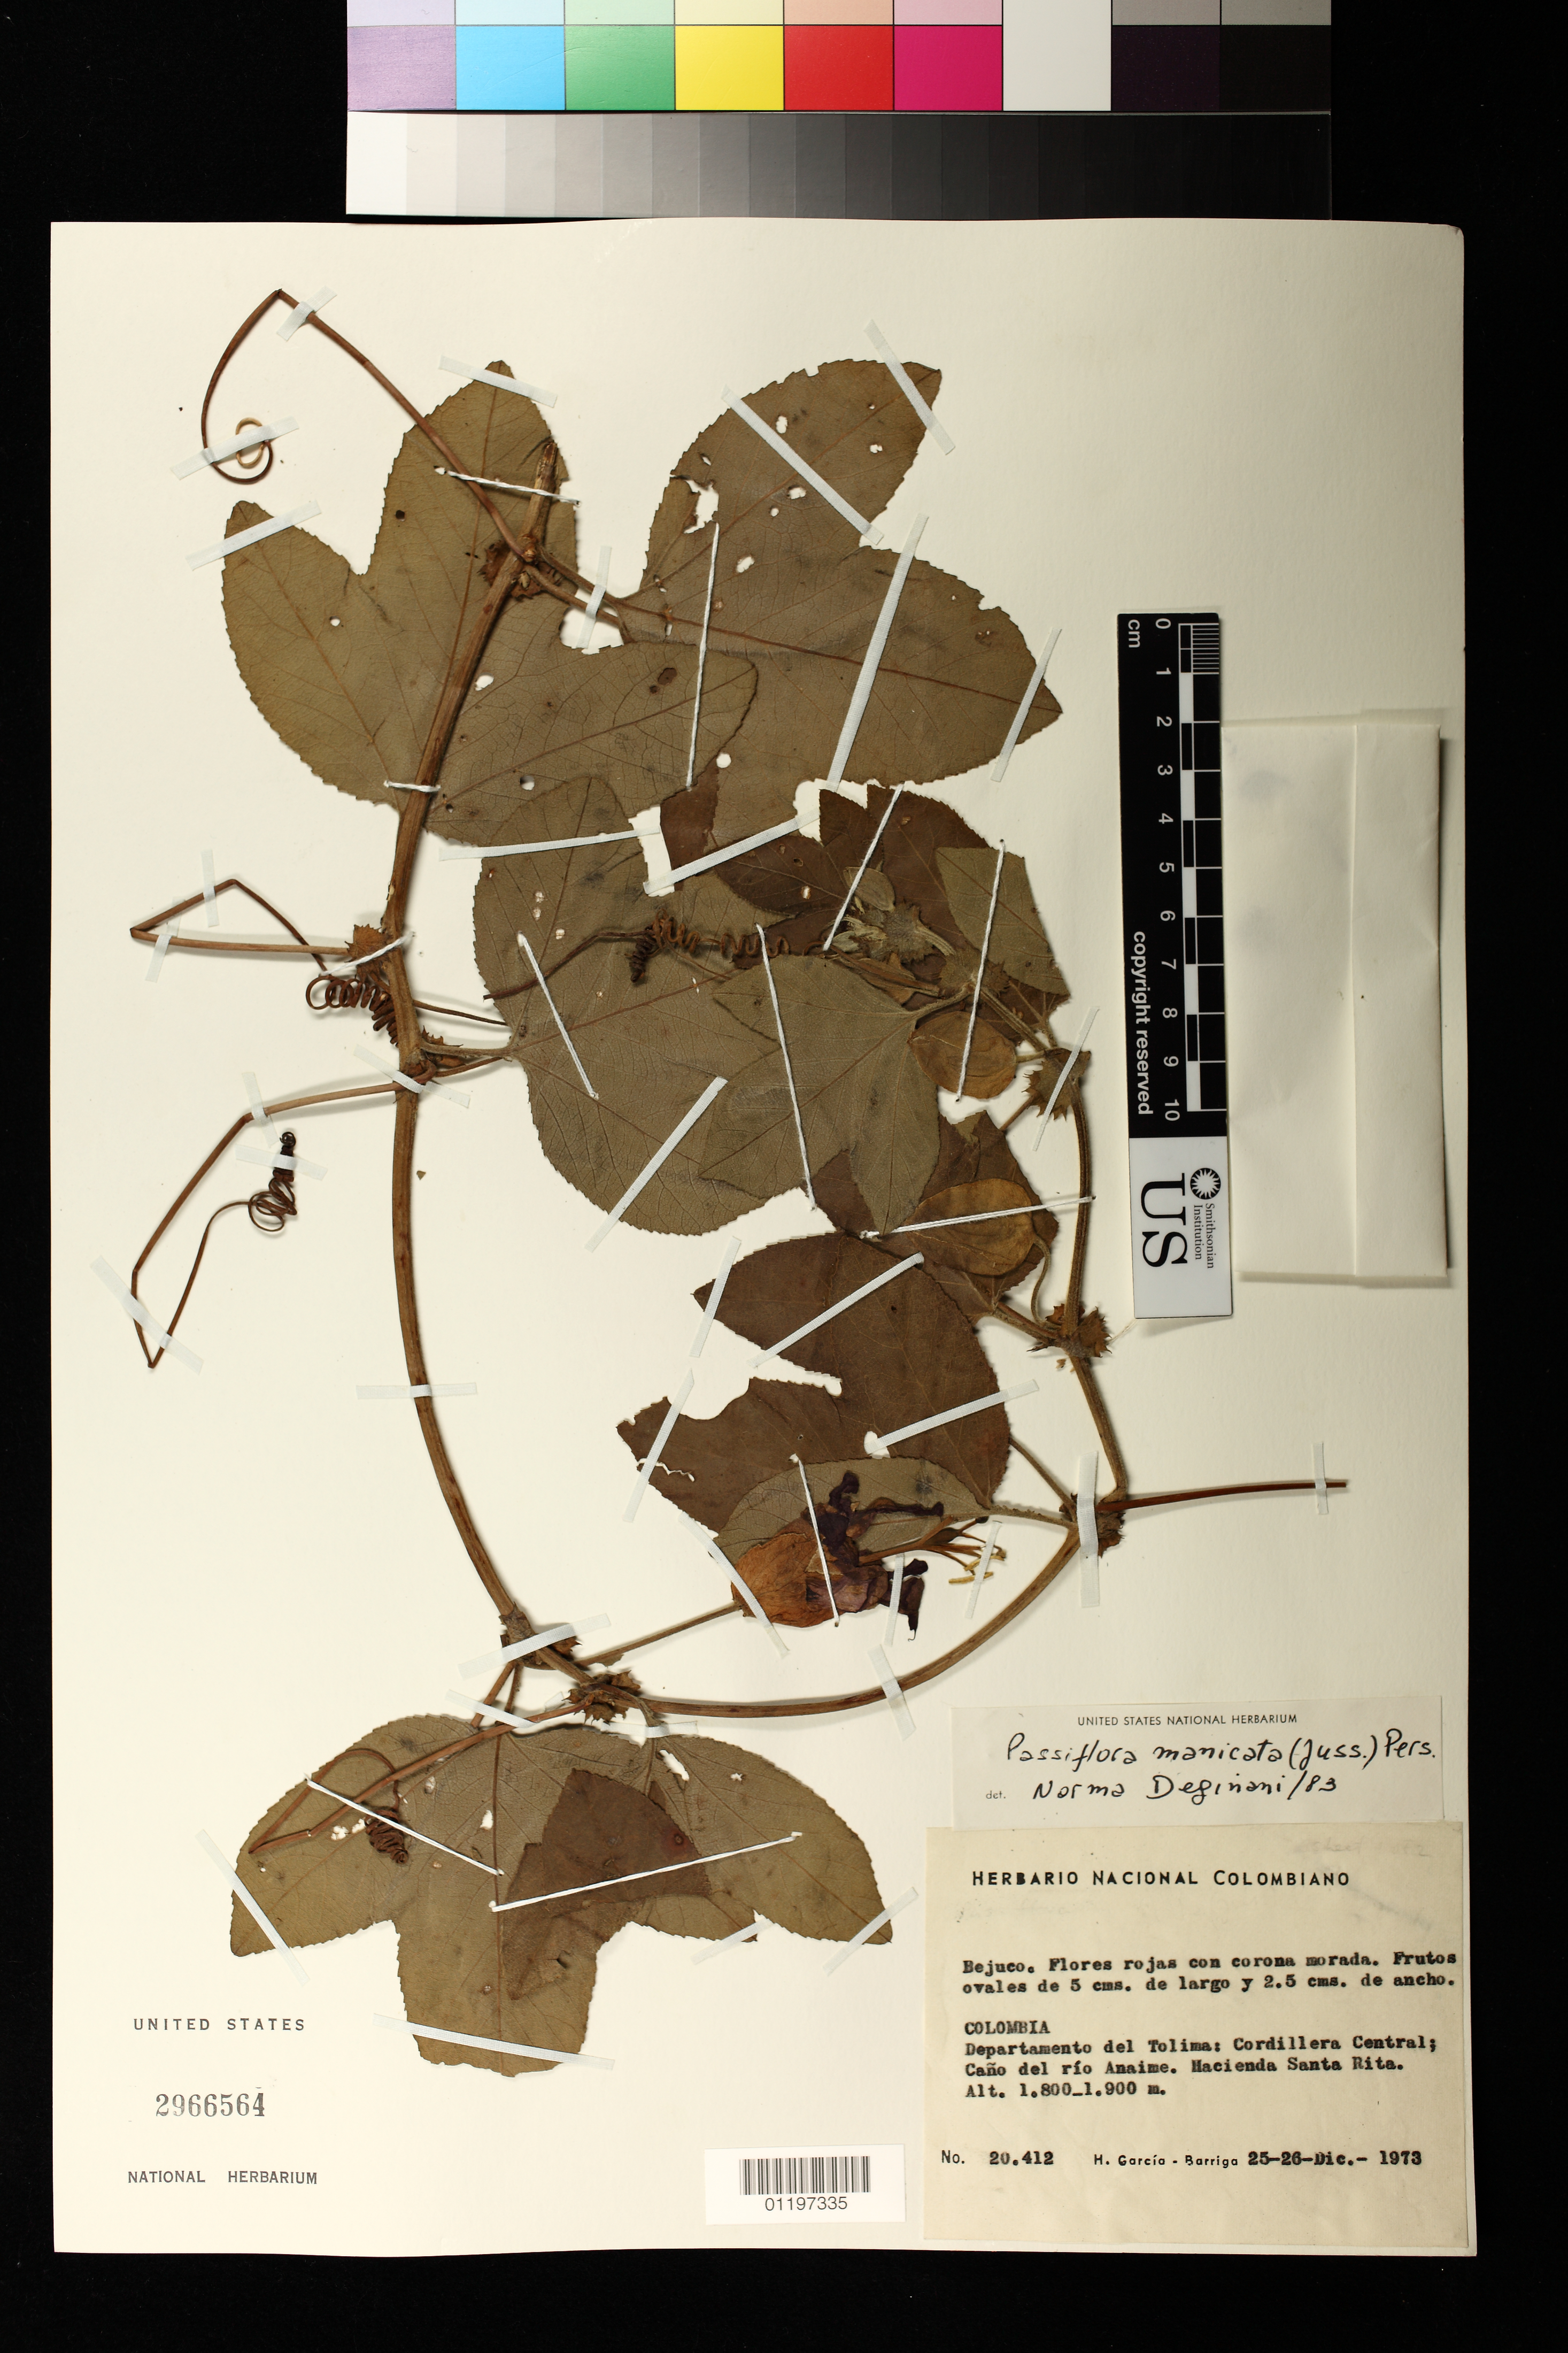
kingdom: Plantae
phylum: Tracheophyta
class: Magnoliopsida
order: Malpighiales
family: Passifloraceae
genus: Passiflora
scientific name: Passiflora manicata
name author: (Juss.) Pers.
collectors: H. García Barriga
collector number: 20412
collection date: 1973-12-25/1973-12-26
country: Colombia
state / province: Tolima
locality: Cordillera Central; Caño del río Anaime. Hacienda Santa Rita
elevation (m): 1800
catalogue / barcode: US 2966564